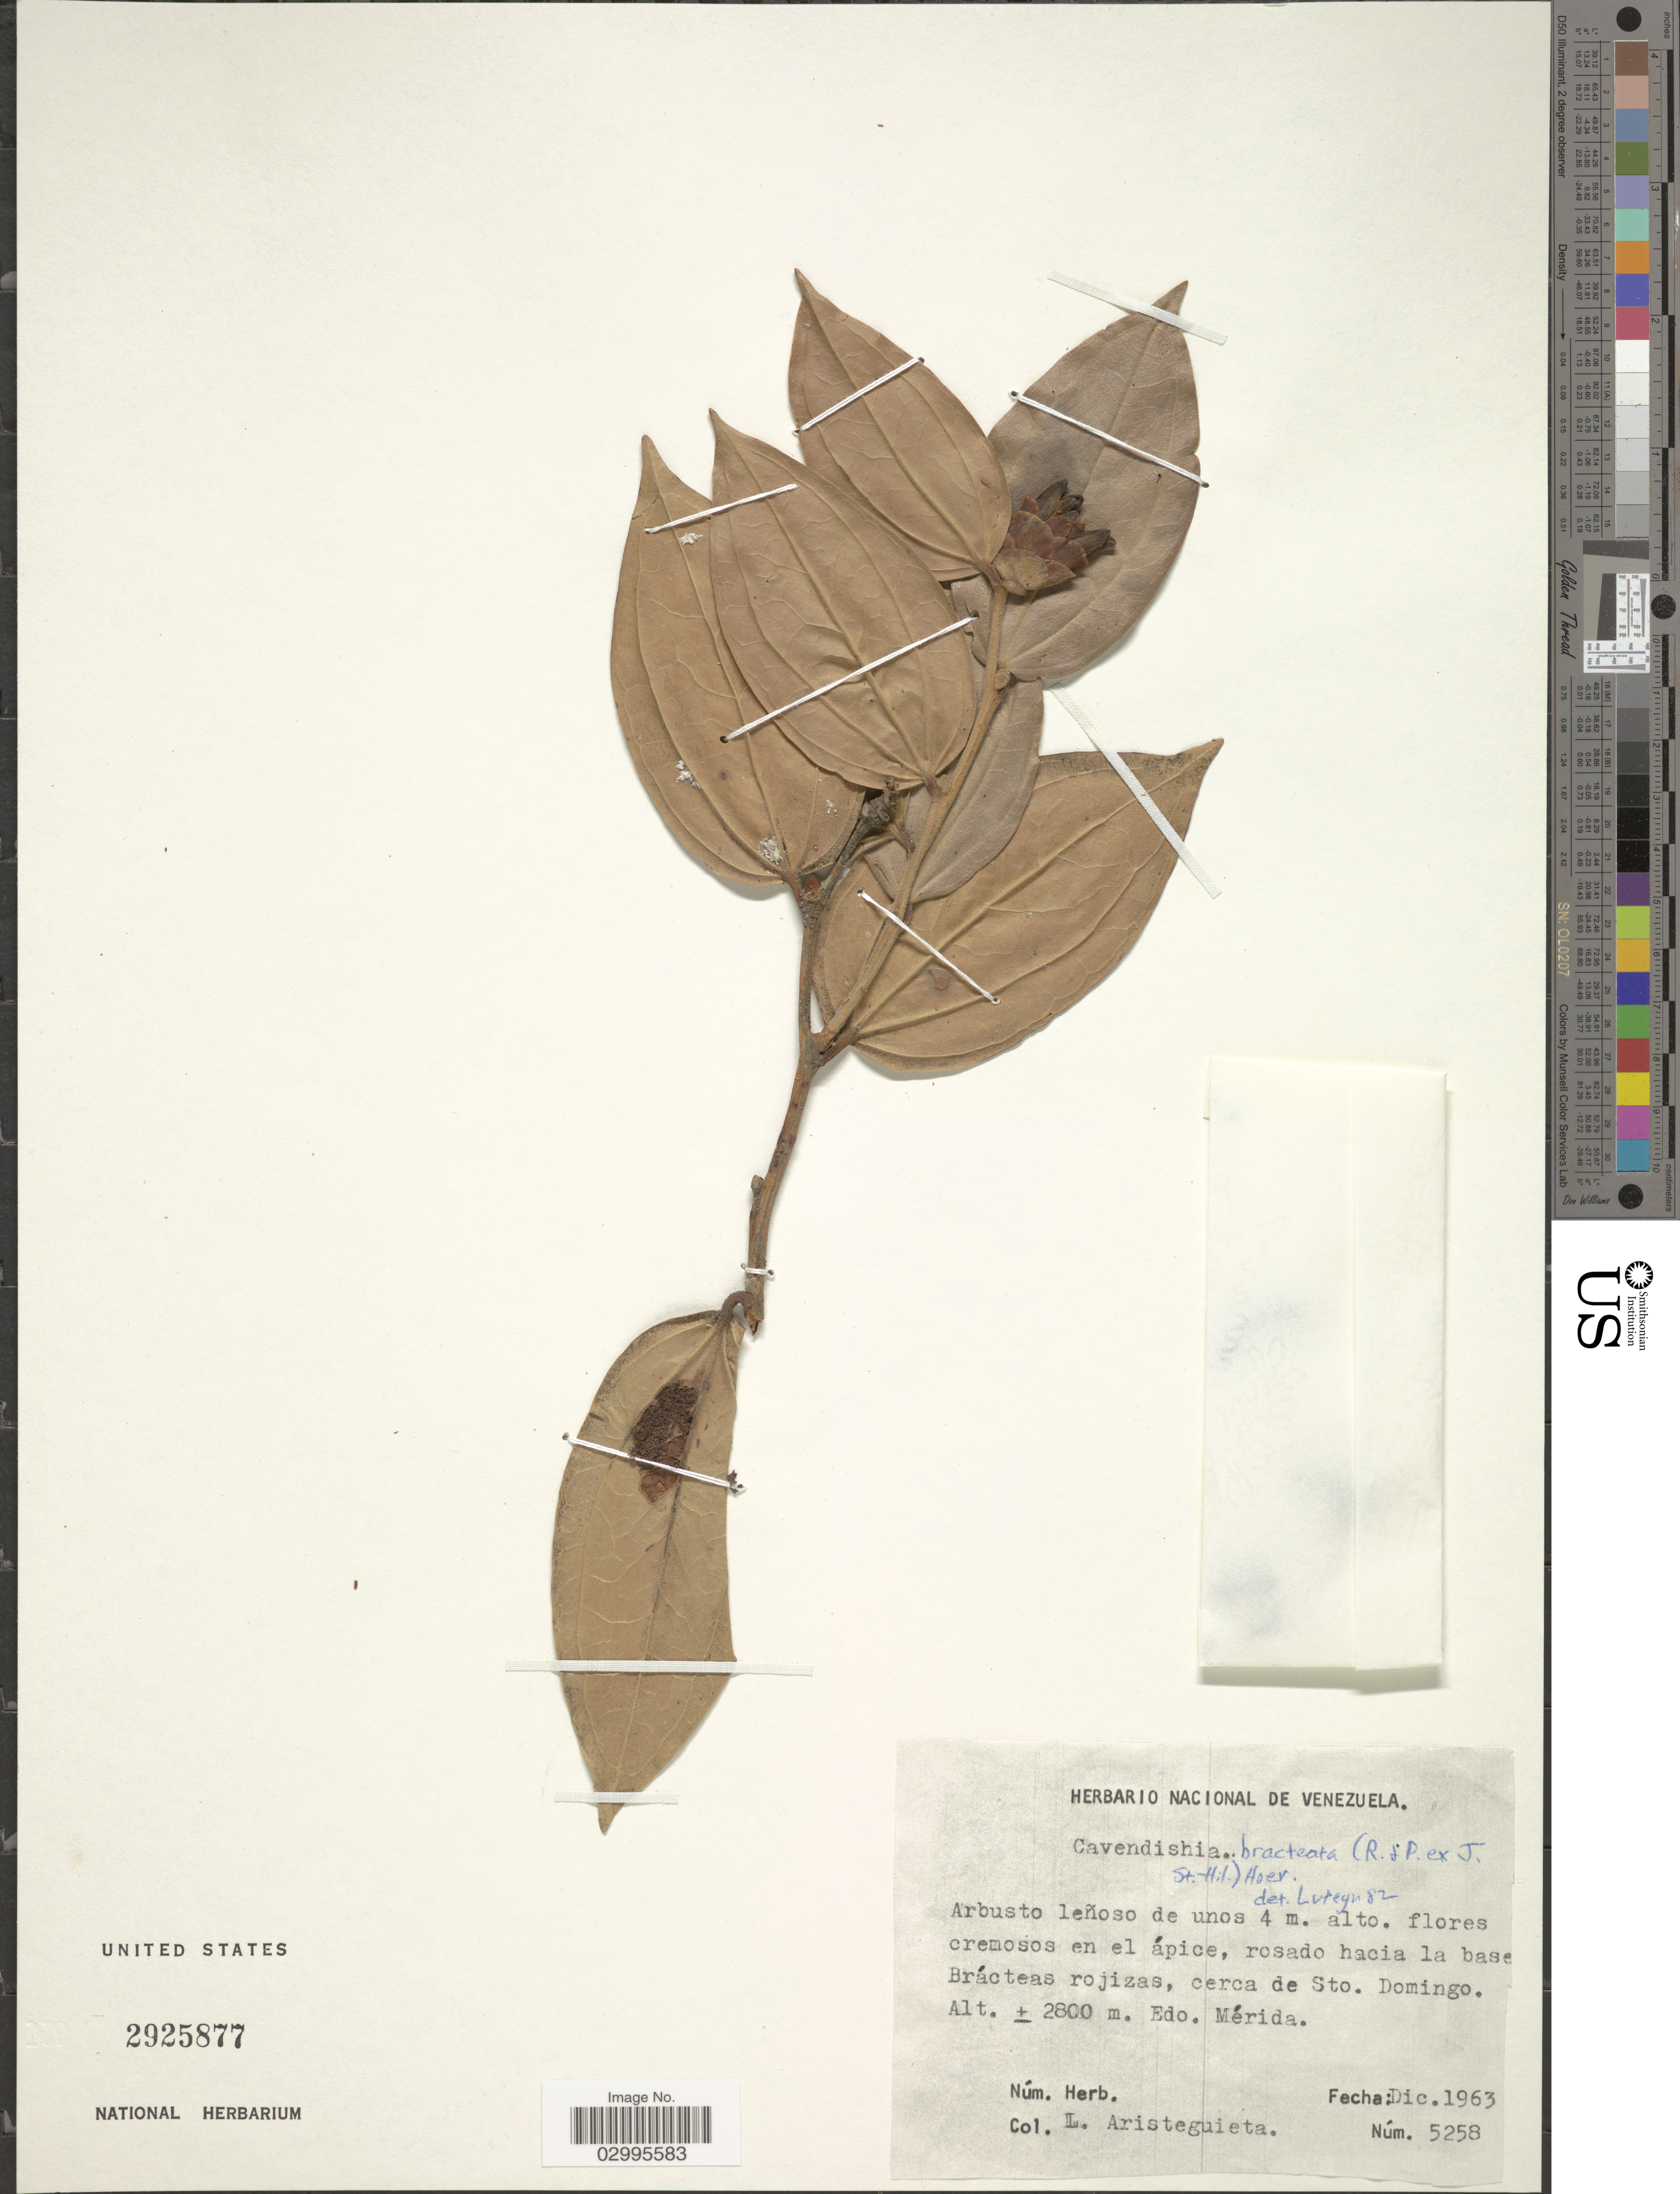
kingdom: Plantae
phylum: Tracheophyta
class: Magnoliopsida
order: Ericales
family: Ericaceae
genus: Cavendishia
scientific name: Cavendishia bracteata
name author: (Ruiz & Pav. ex J. St.-Hil.) Hoerold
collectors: L. Aristeguieta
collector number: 5258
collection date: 1963-12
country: Venezuela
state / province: Mérida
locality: Rosado hacia la base Brácteas rojizas, cerca de Sto. Domingo.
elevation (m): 2800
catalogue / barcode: US 2925877